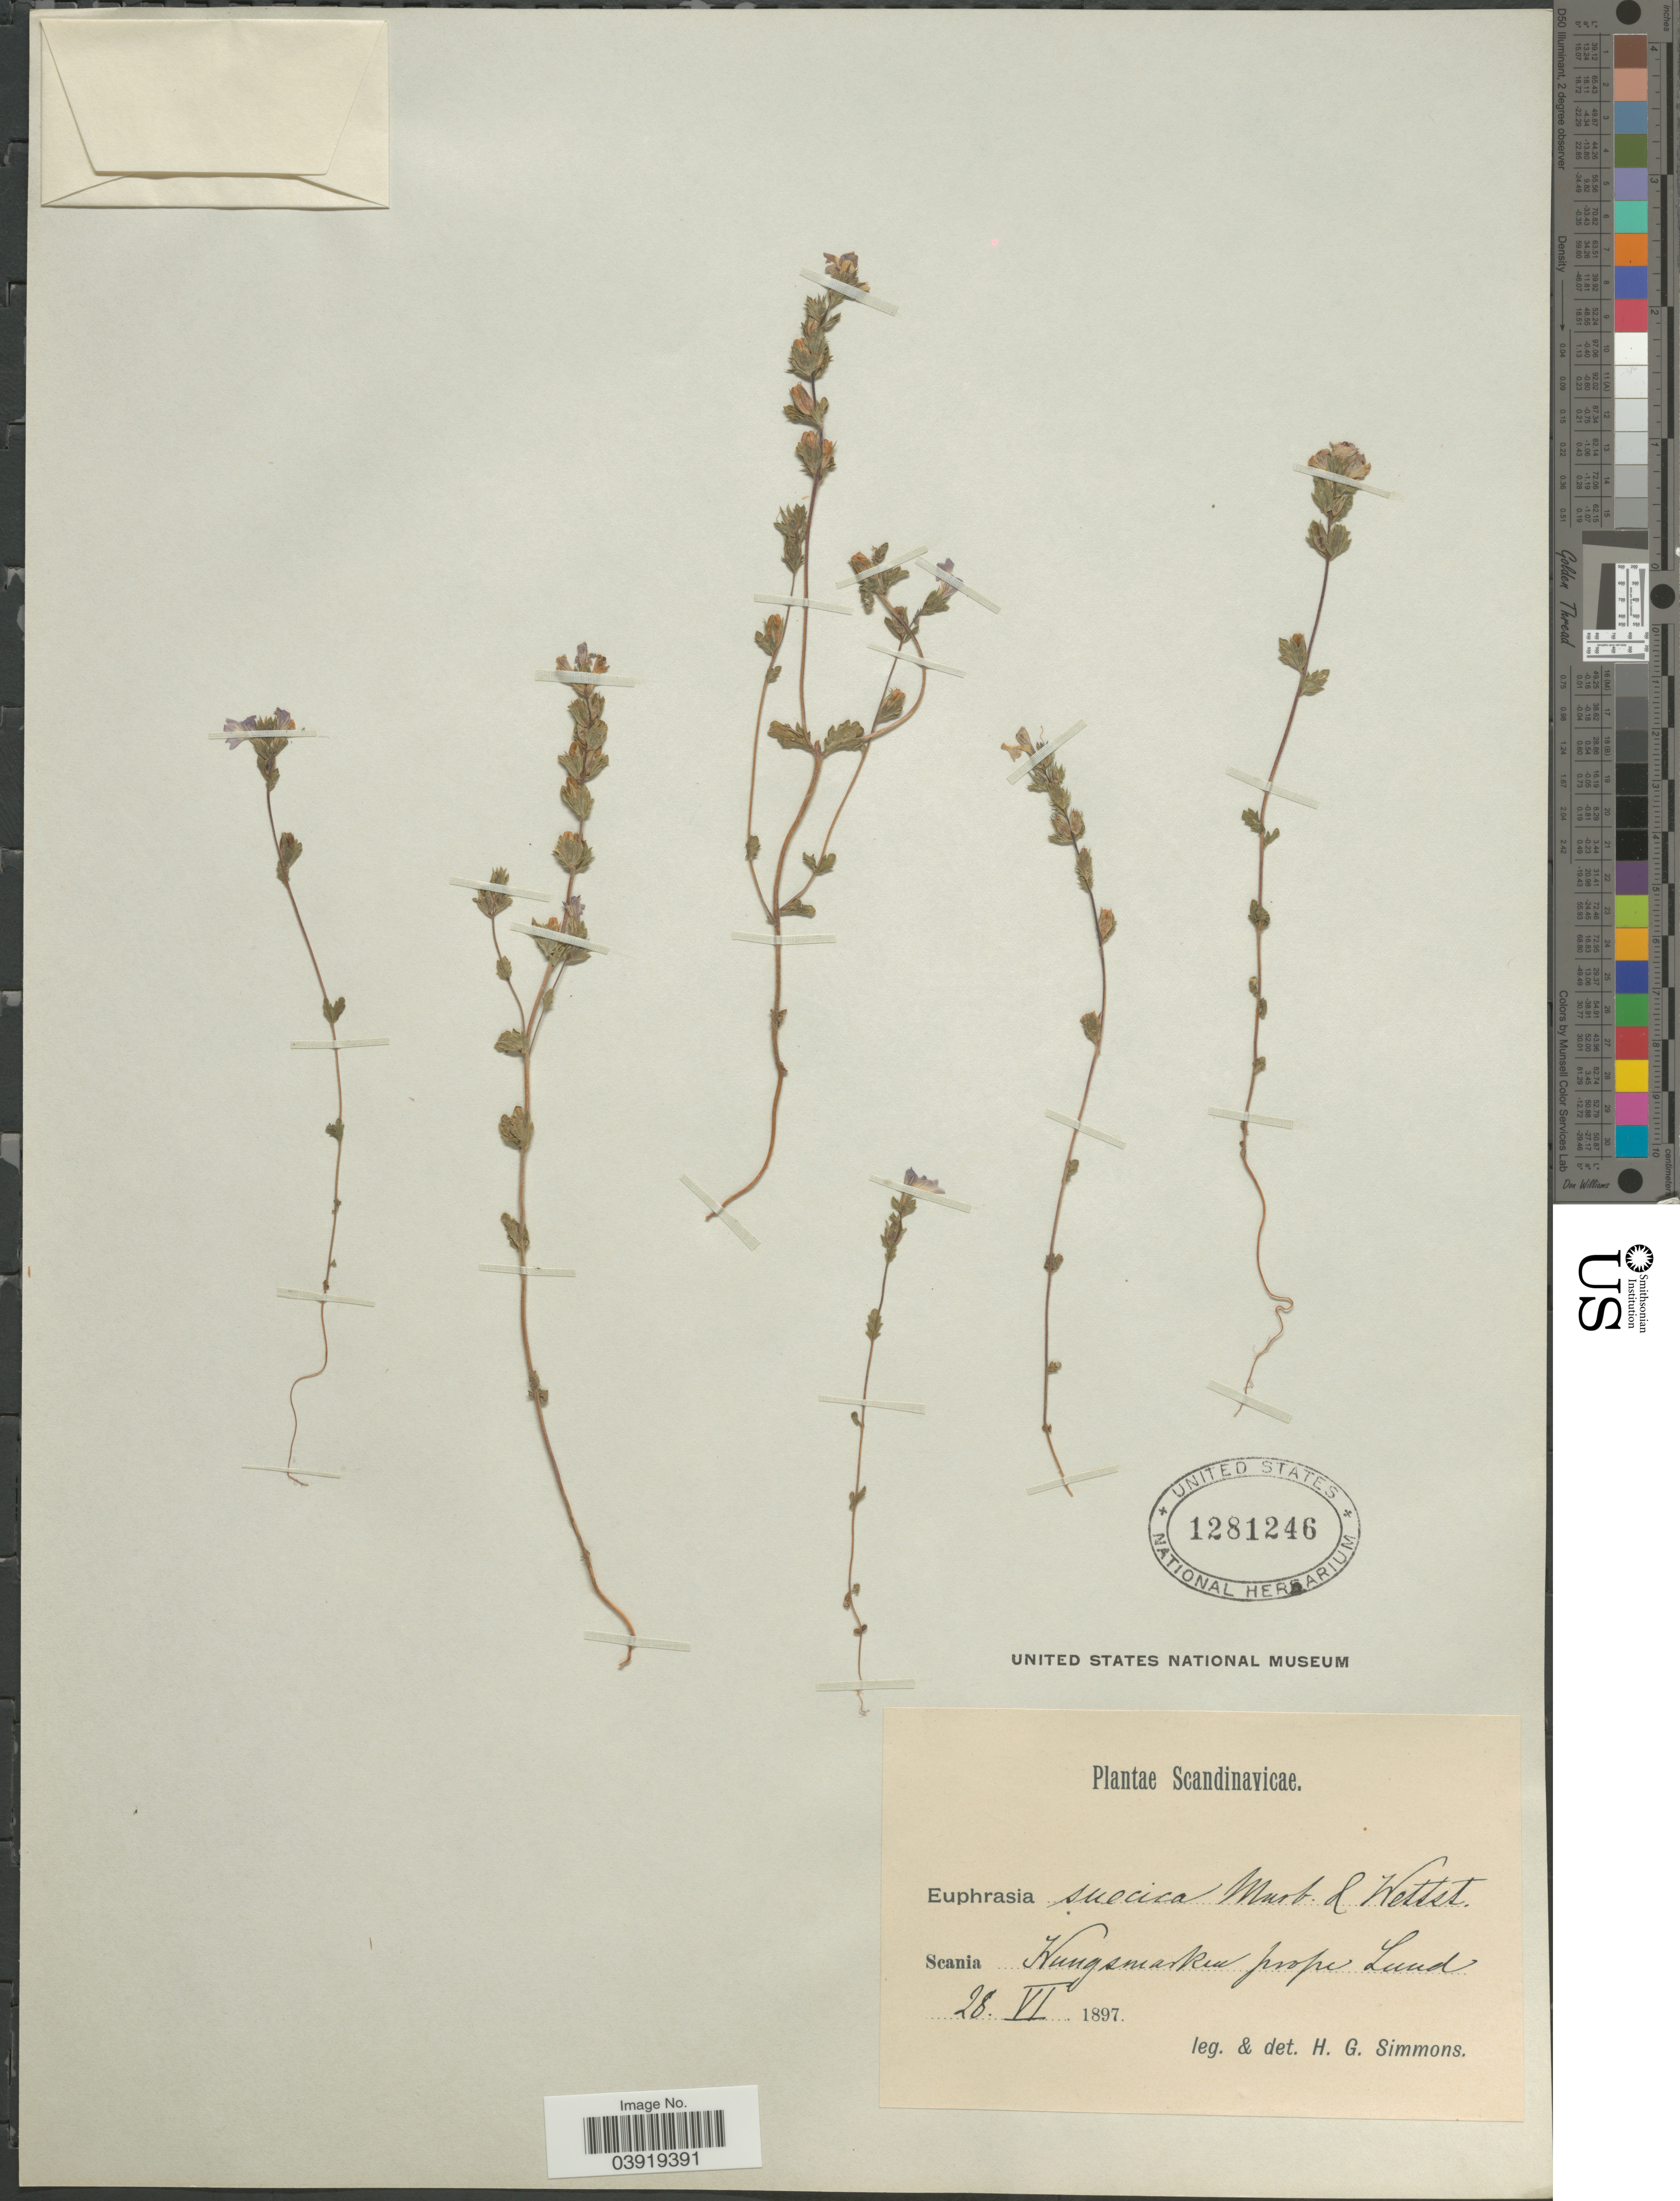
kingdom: Plantae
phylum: Tracheophyta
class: Magnoliopsida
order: Lamiales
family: Orobanchaceae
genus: Euphrasia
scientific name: Euphrasia suecica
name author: Murb. & Wettst.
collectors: H. Simmons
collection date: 1897-06-28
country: Sweden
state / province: Skåne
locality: Scandinavicæ. Scania Hungsmarken prope Lund.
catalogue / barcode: US 1281246